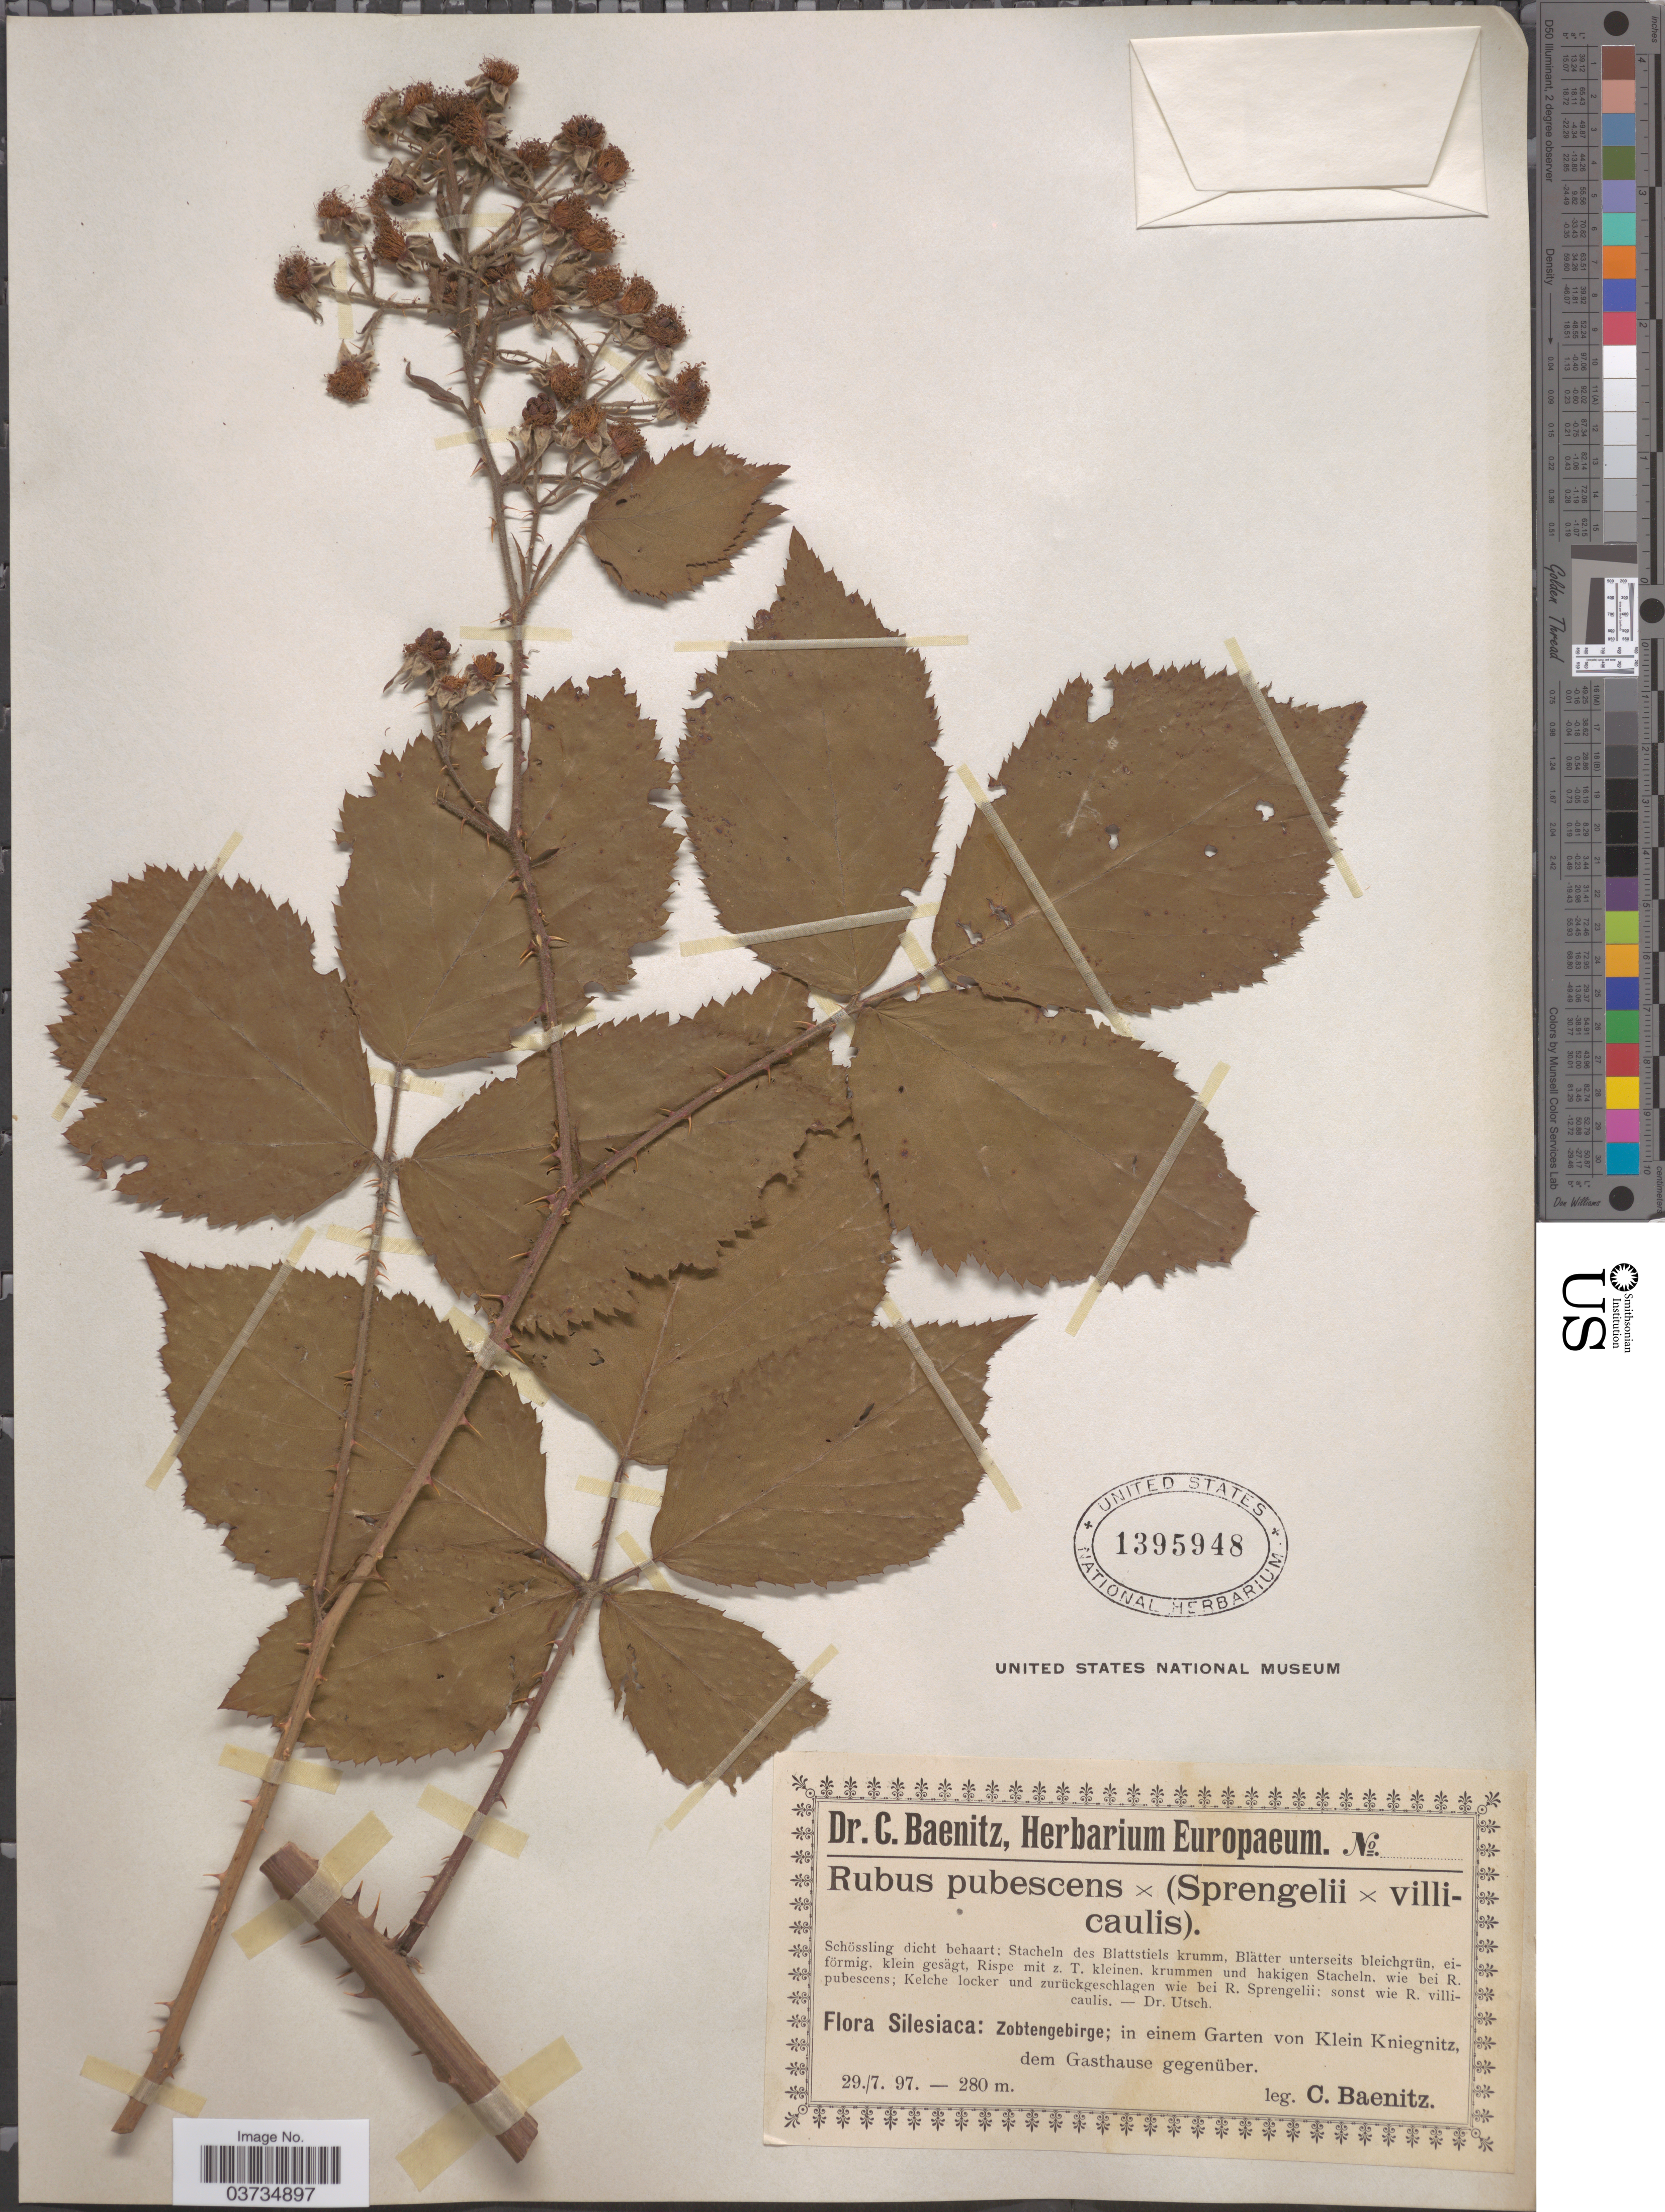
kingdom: Plantae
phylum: Tracheophyta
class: Magnoliopsida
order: Rosales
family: Rosaceae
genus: Rubus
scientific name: Rubus pubescens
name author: Raf.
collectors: C. G. Baenitz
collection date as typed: Transcribed d/m/y: 29/7/97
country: Poland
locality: Silesiaca: Zobtengebirge; in einem Garten von Klein Kniegnitz, dem Gasthause gegenüber.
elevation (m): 280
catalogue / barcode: US 1395948